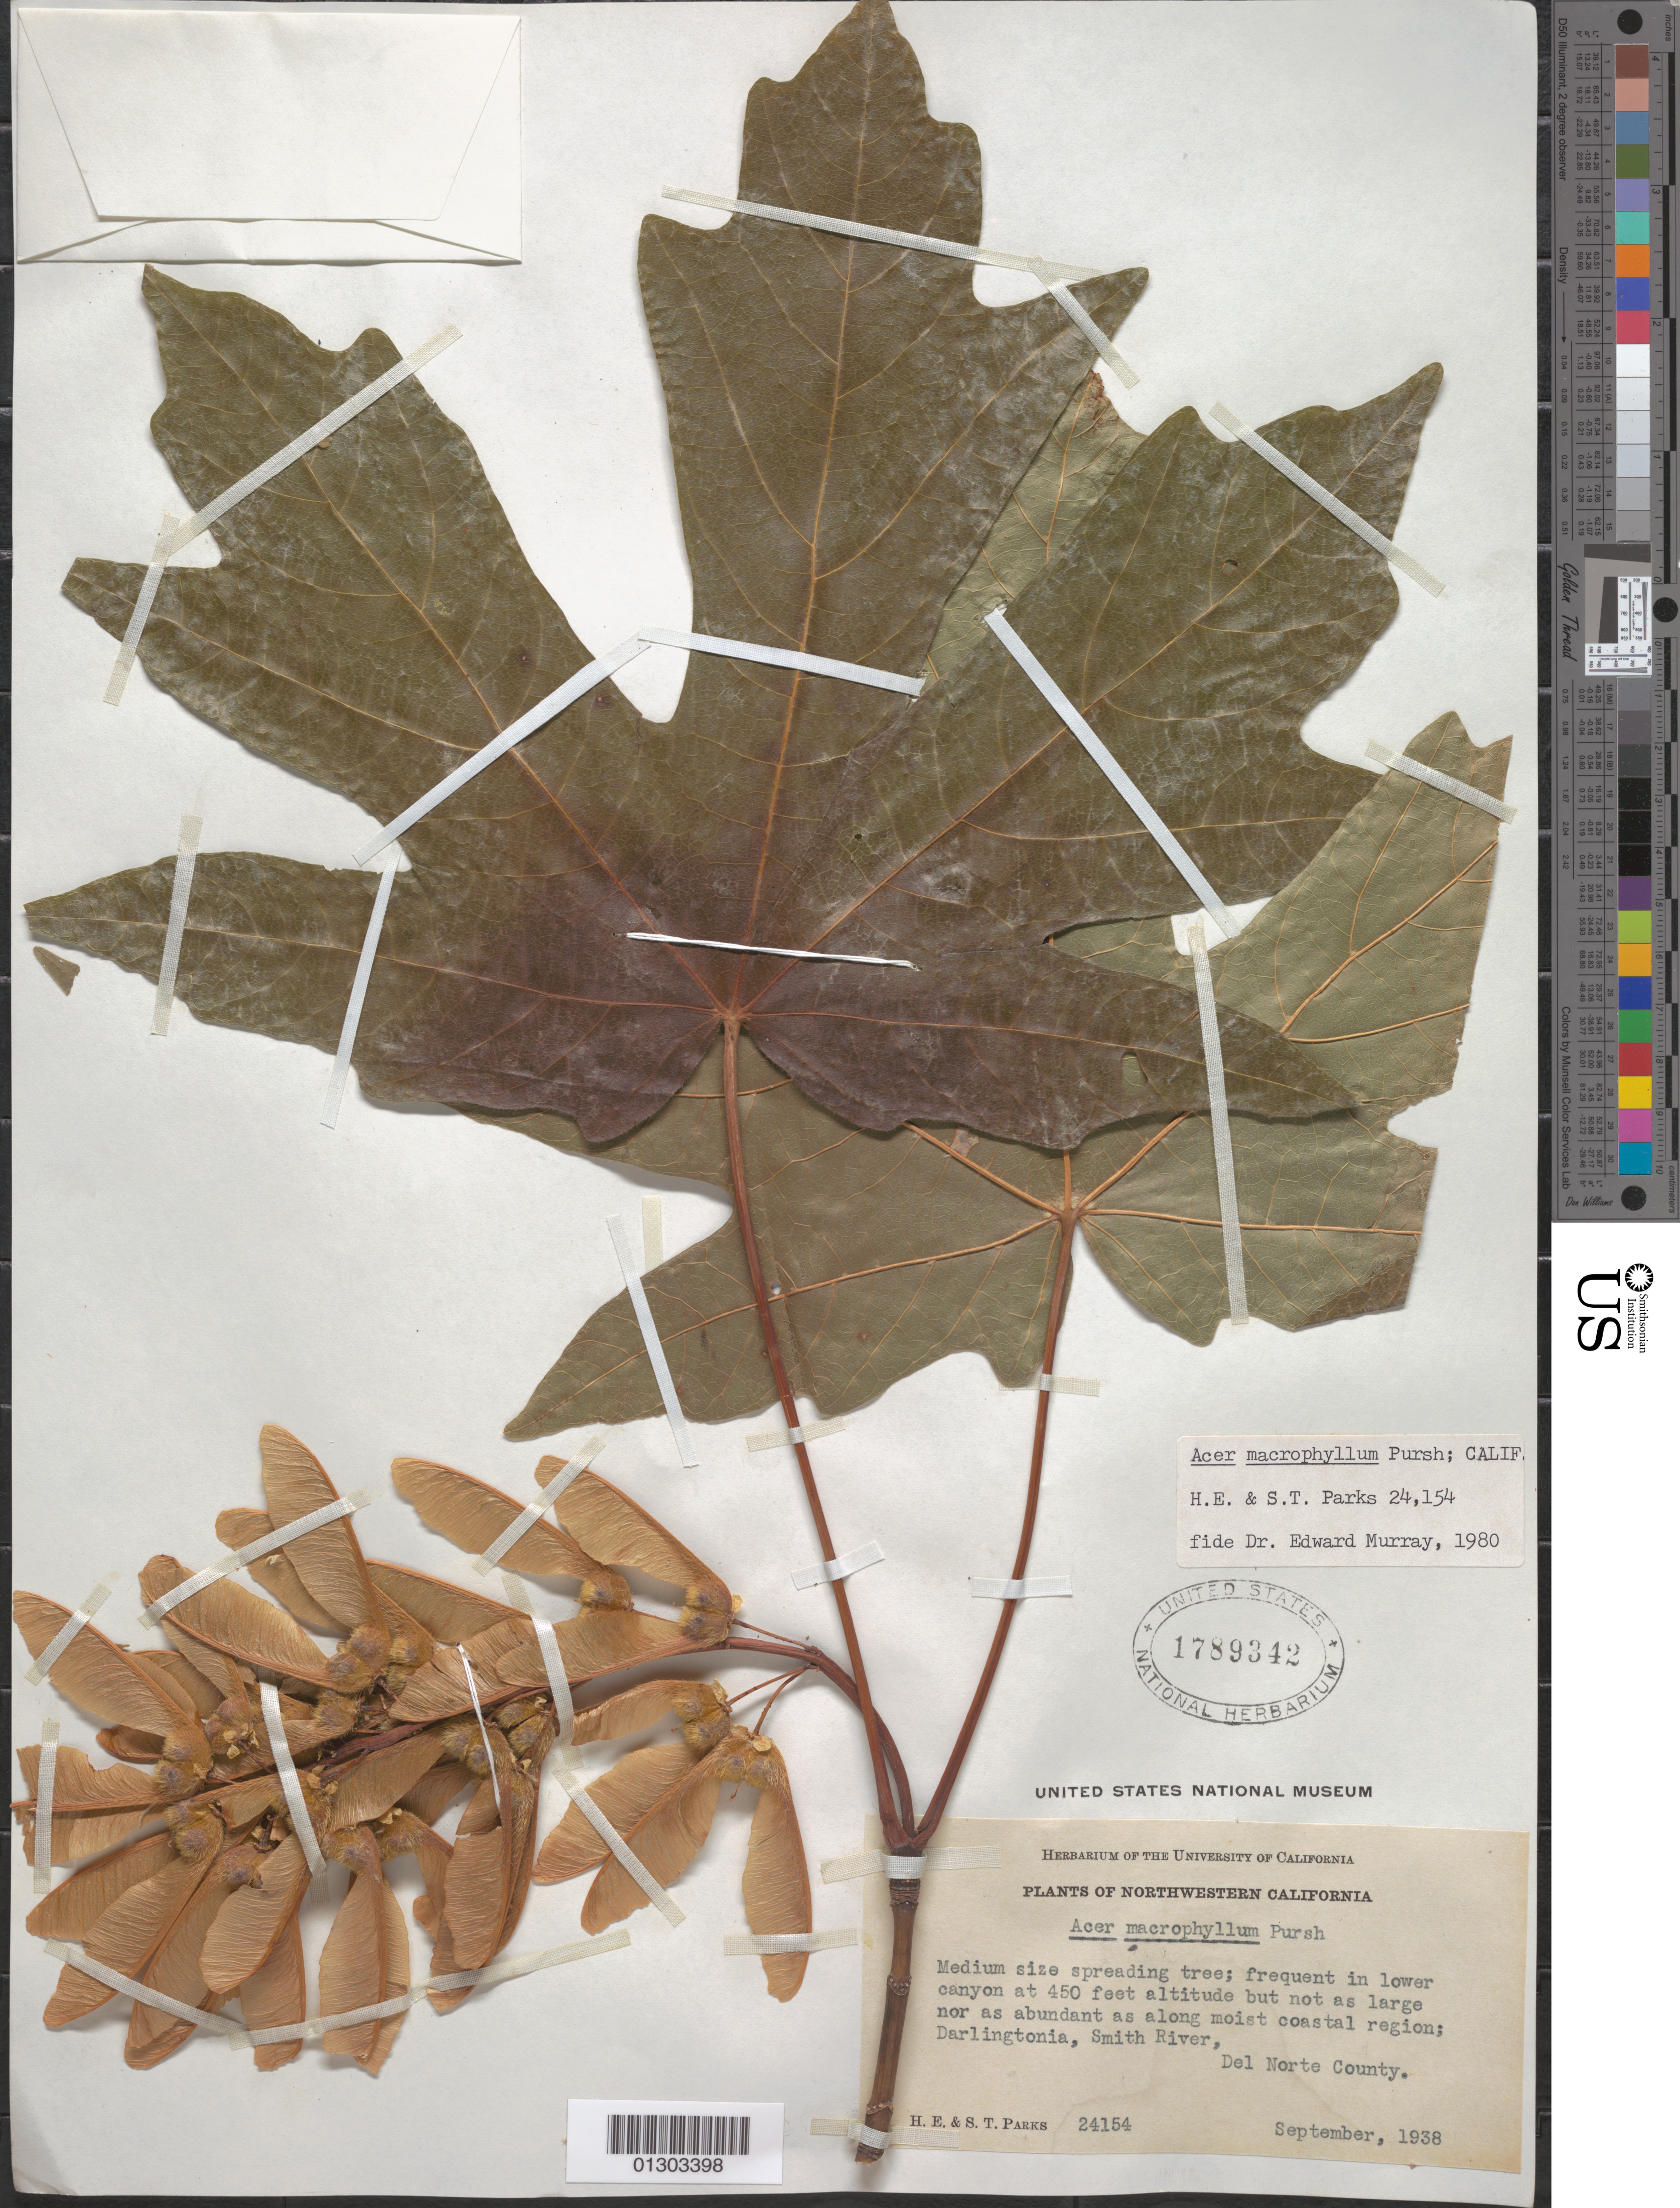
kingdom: Plantae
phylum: Tracheophyta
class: Magnoliopsida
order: Sapindales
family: Sapindaceae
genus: Acer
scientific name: Acer macrophyllum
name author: Pursh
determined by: Murray, Edward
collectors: H. E. Parks & S. Parks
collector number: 24154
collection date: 1938-09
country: United States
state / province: California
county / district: Del Norte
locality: Del Norte County, Darlingtonia, Smith River.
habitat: Frequent in lower canyon at 450 feet altitude but not as large nor as abundant as along moist coastal region.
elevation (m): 137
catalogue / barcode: US 1789342